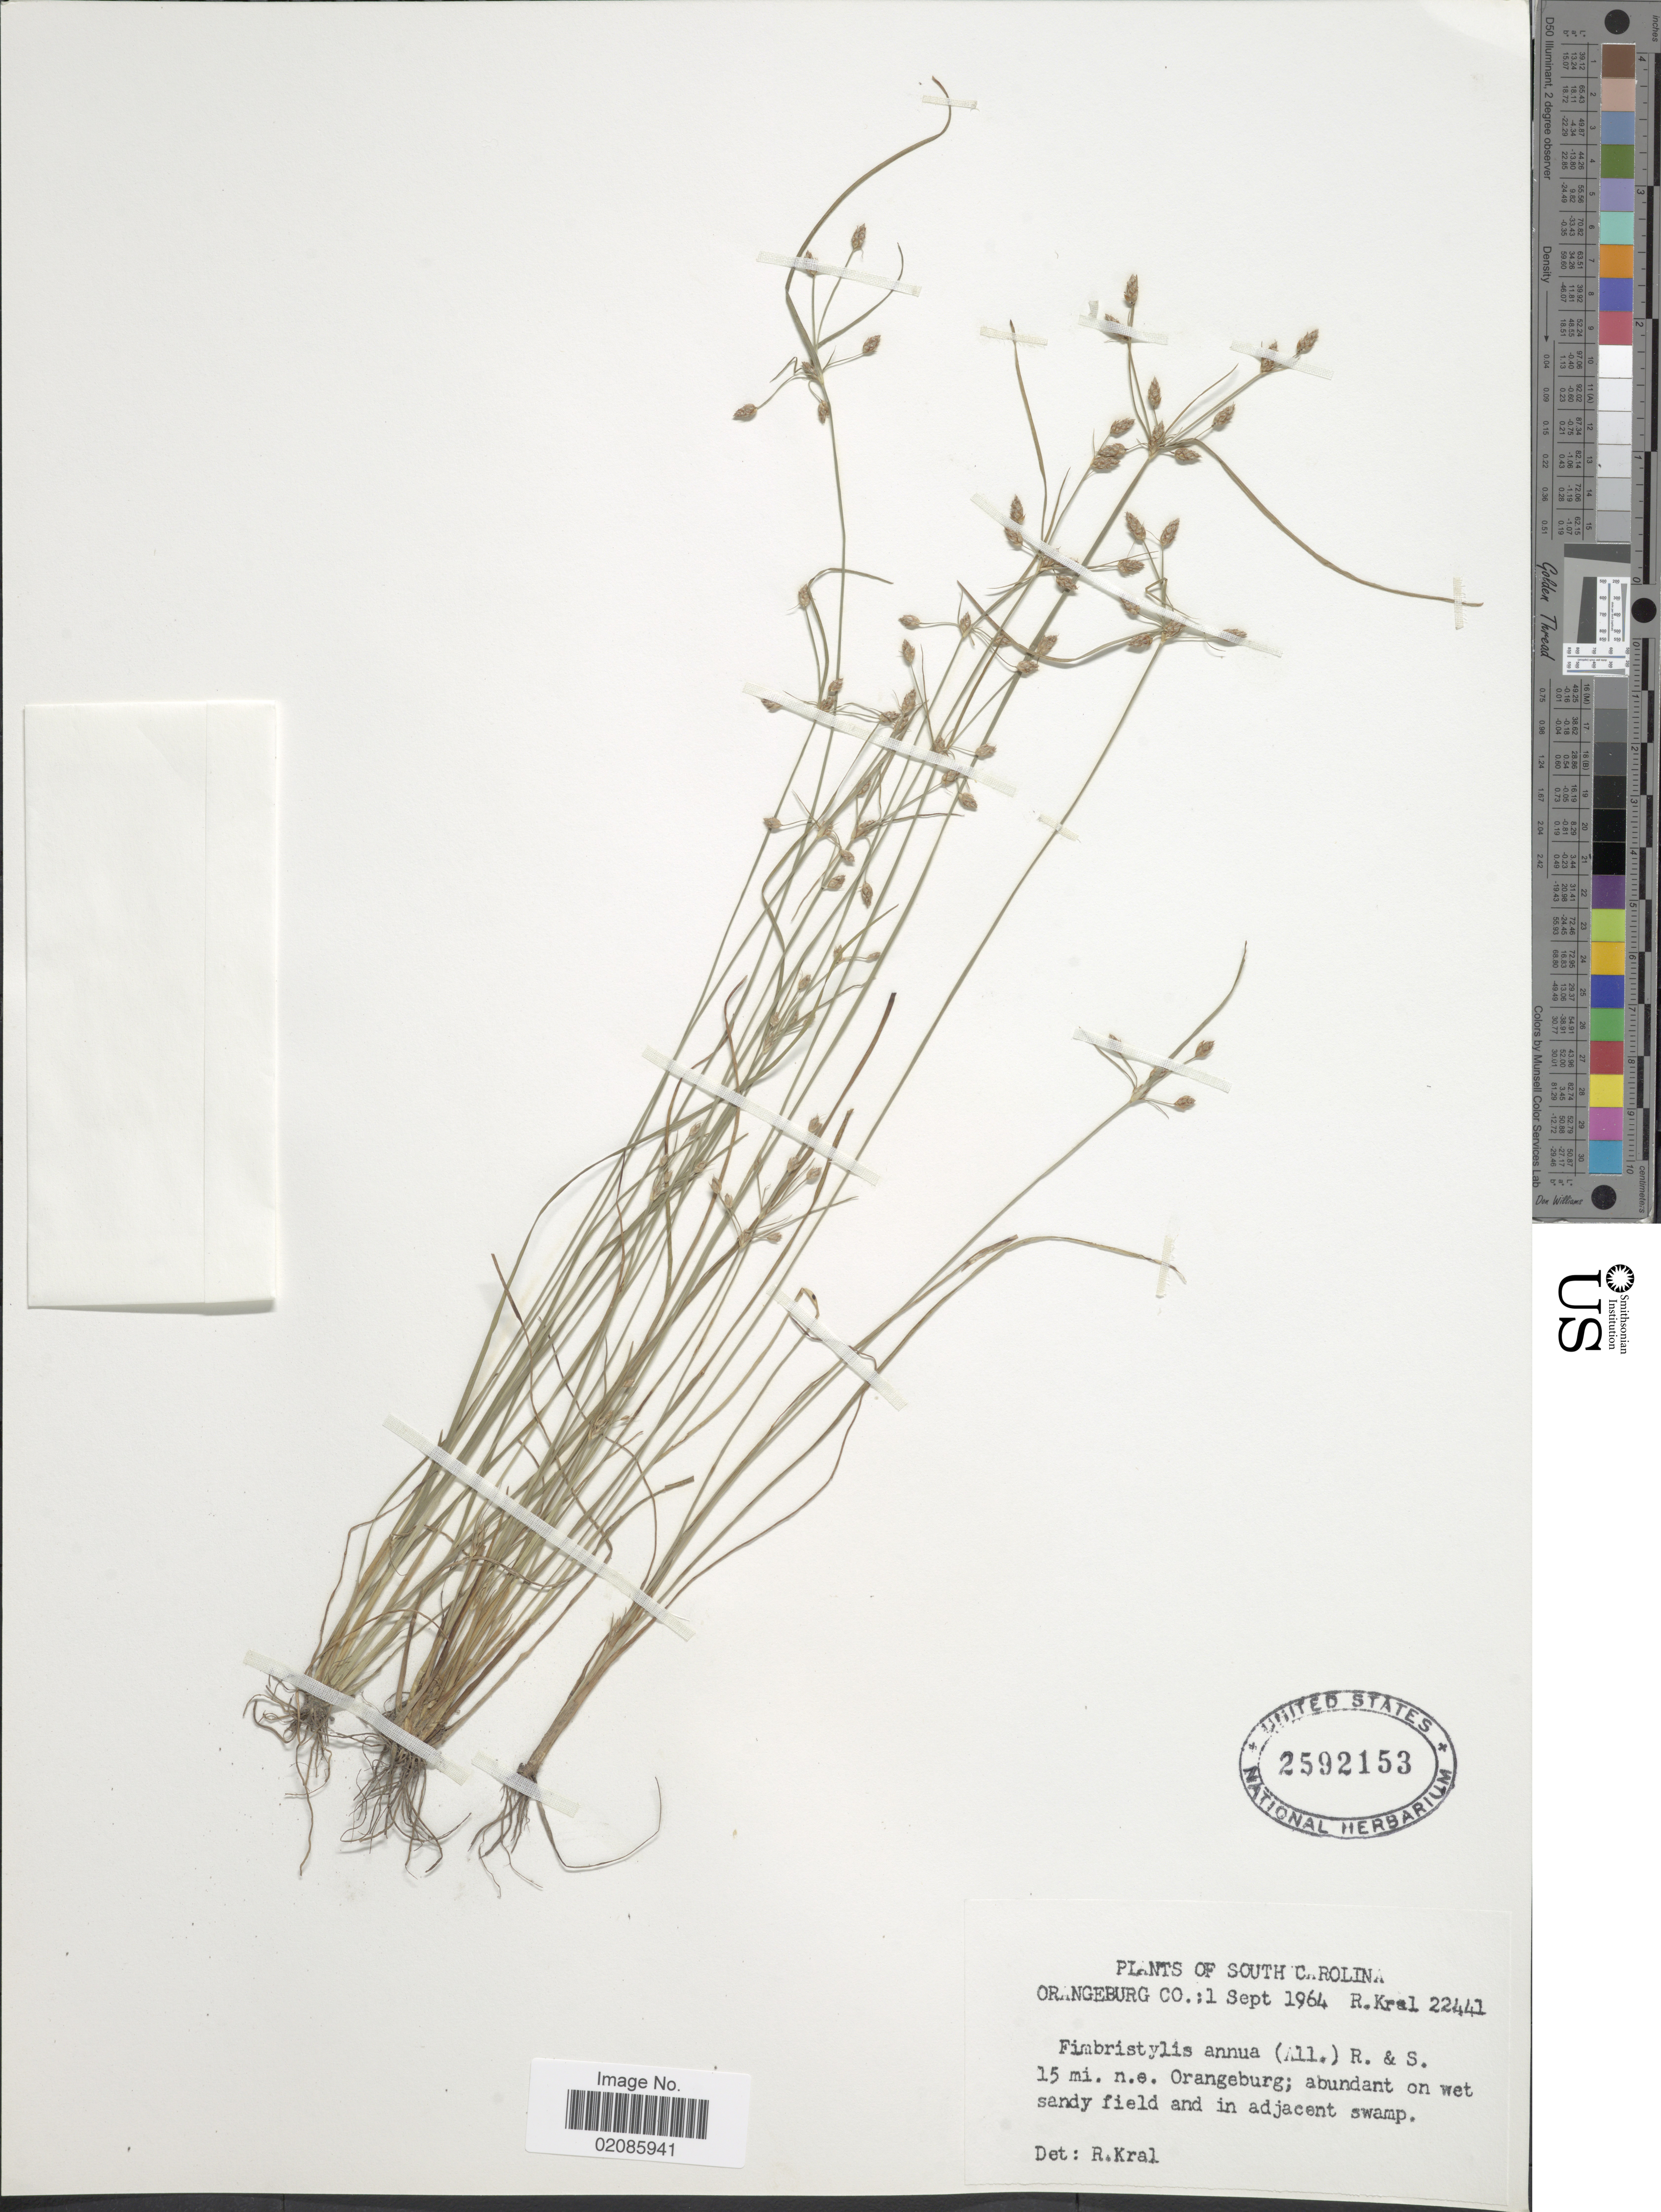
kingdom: Plantae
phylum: Tracheophyta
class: Liliopsida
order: Poales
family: Cyperaceae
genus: Fimbristylis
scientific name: Fimbristylis annua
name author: (All.) Roem. & Schult.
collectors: R. Kral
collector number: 22441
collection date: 1964-09-01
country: United States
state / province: South Carolina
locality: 15 mi. n.e. Orangeburg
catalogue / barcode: US 2592153